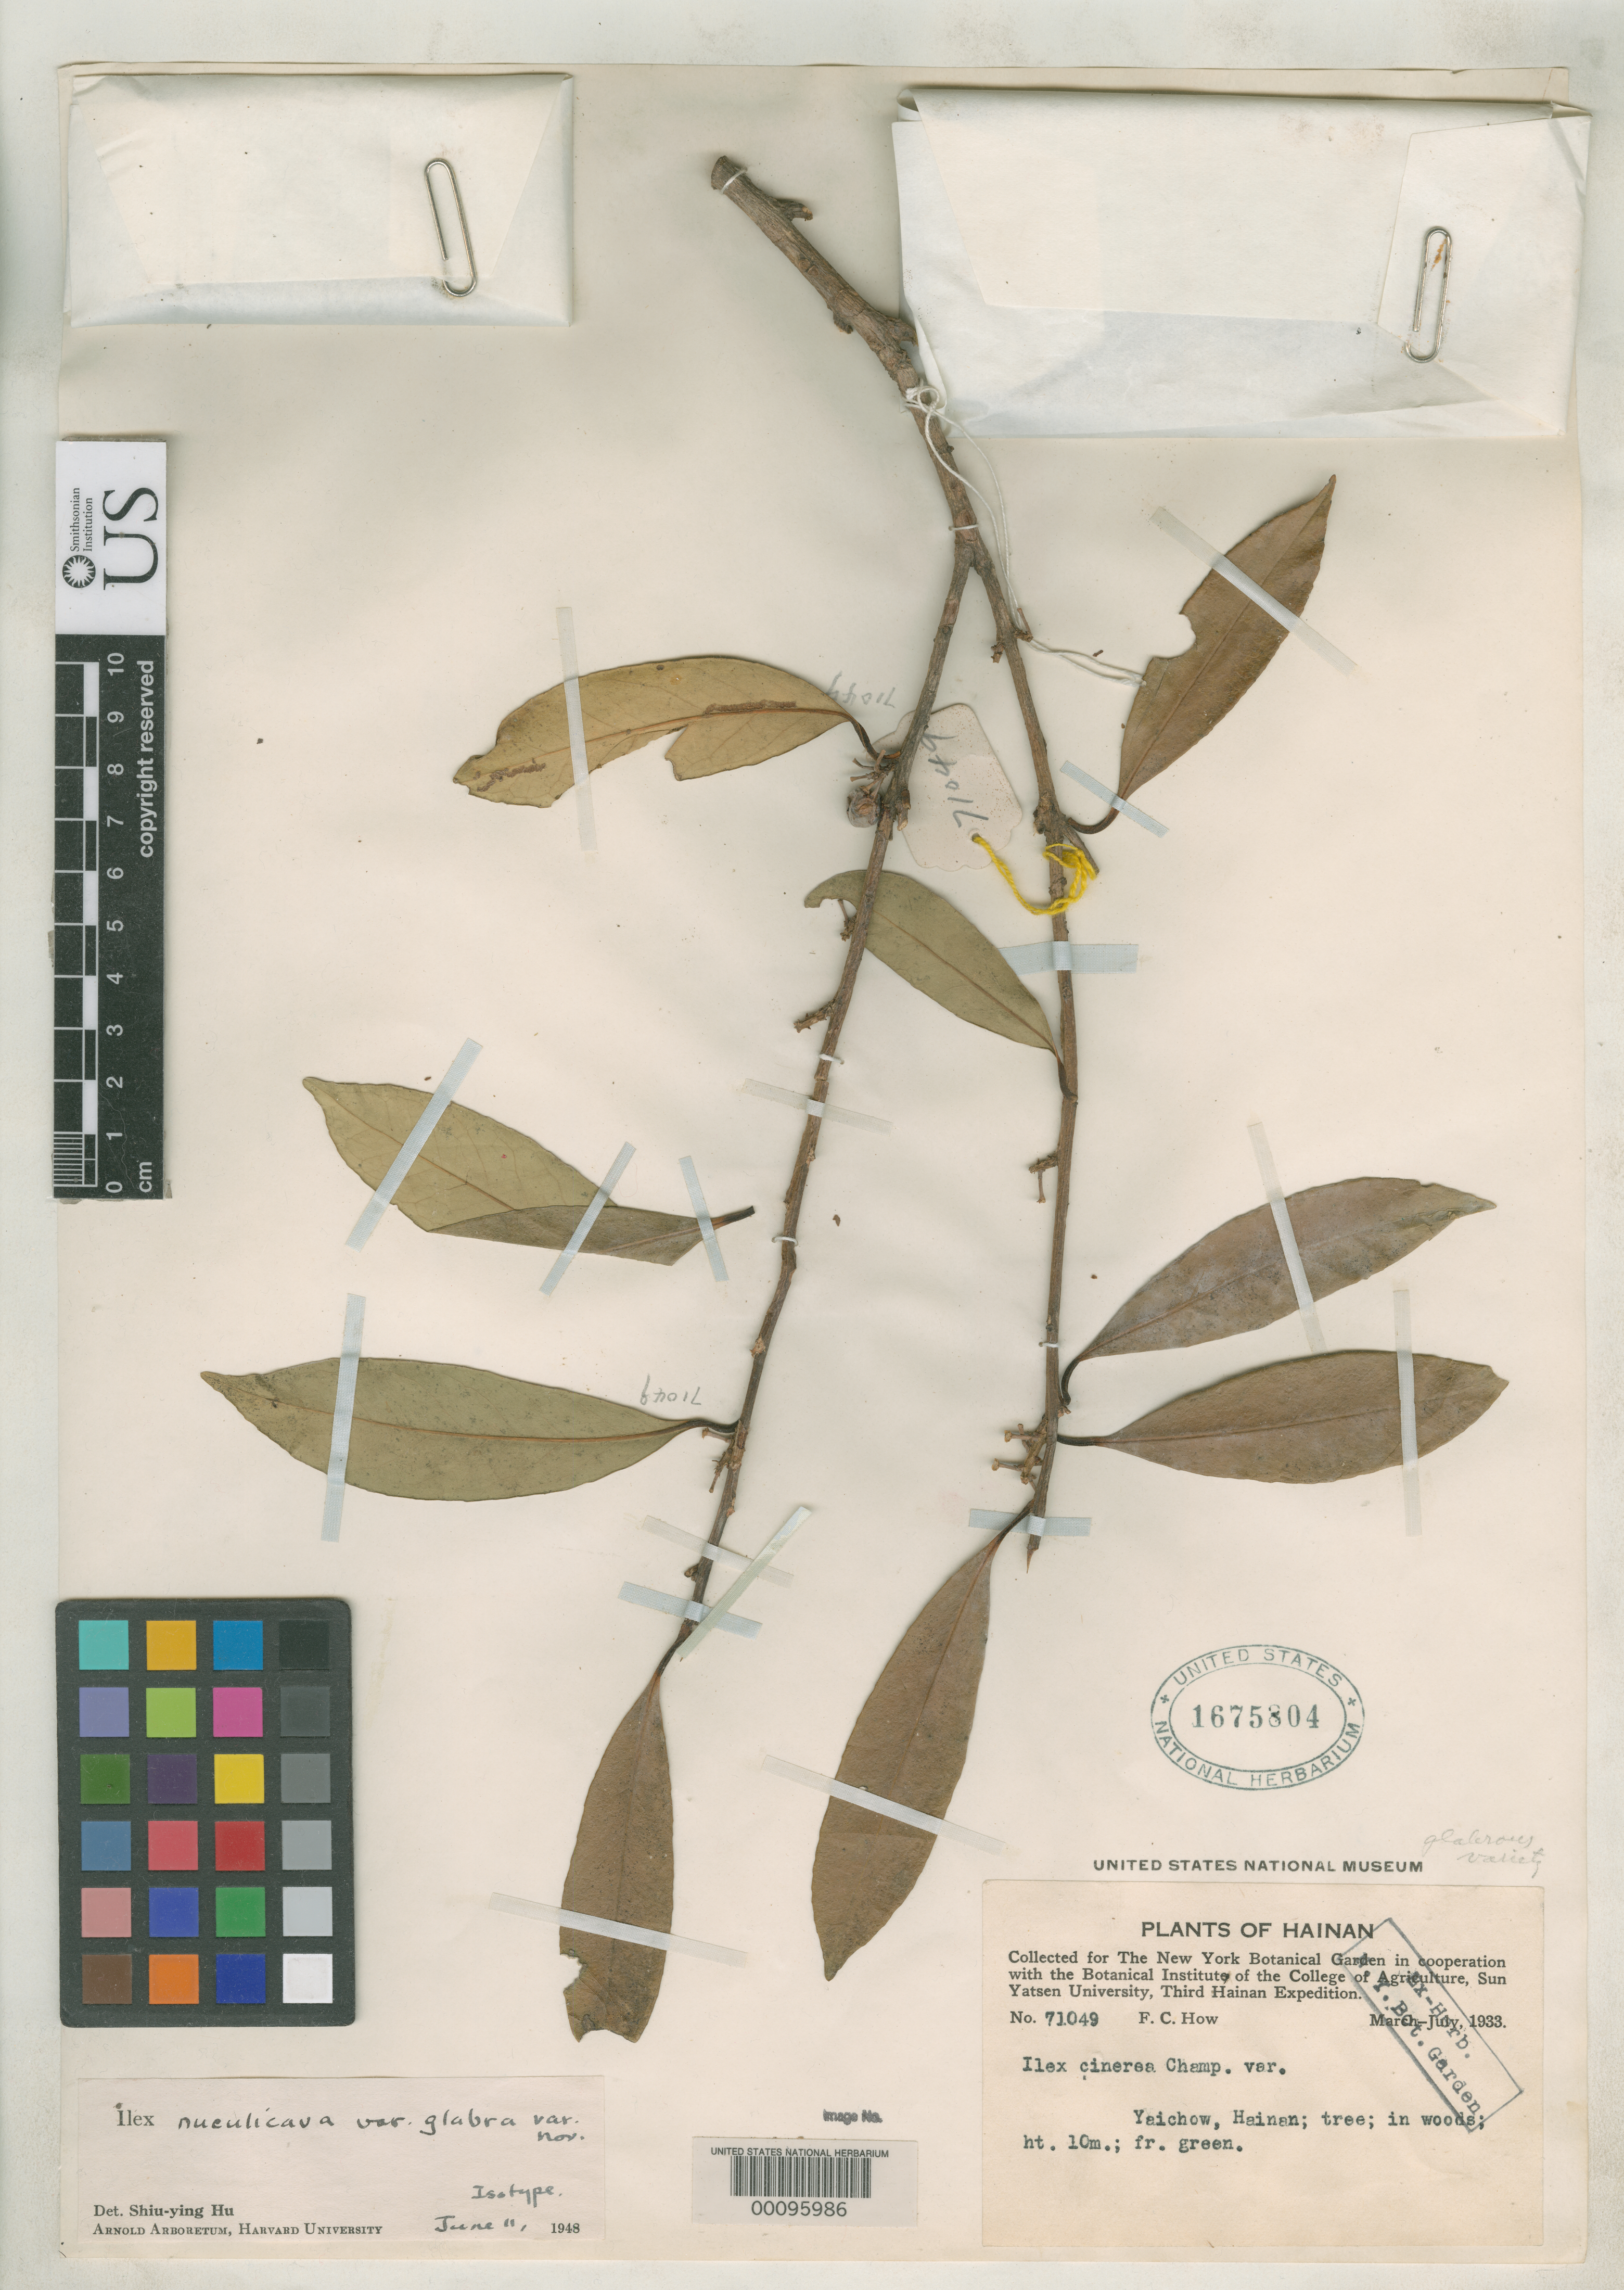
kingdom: Plantae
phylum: Tracheophyta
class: Magnoliopsida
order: Aquifoliales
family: Aquifoliaceae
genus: Ilex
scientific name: Ilex nuculicava var. glabra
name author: S.Y. Hu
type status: Isotype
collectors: F. How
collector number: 71049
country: China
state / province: Hainan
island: Hainan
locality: Hainan, Yai-Chow.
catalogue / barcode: US 1675804